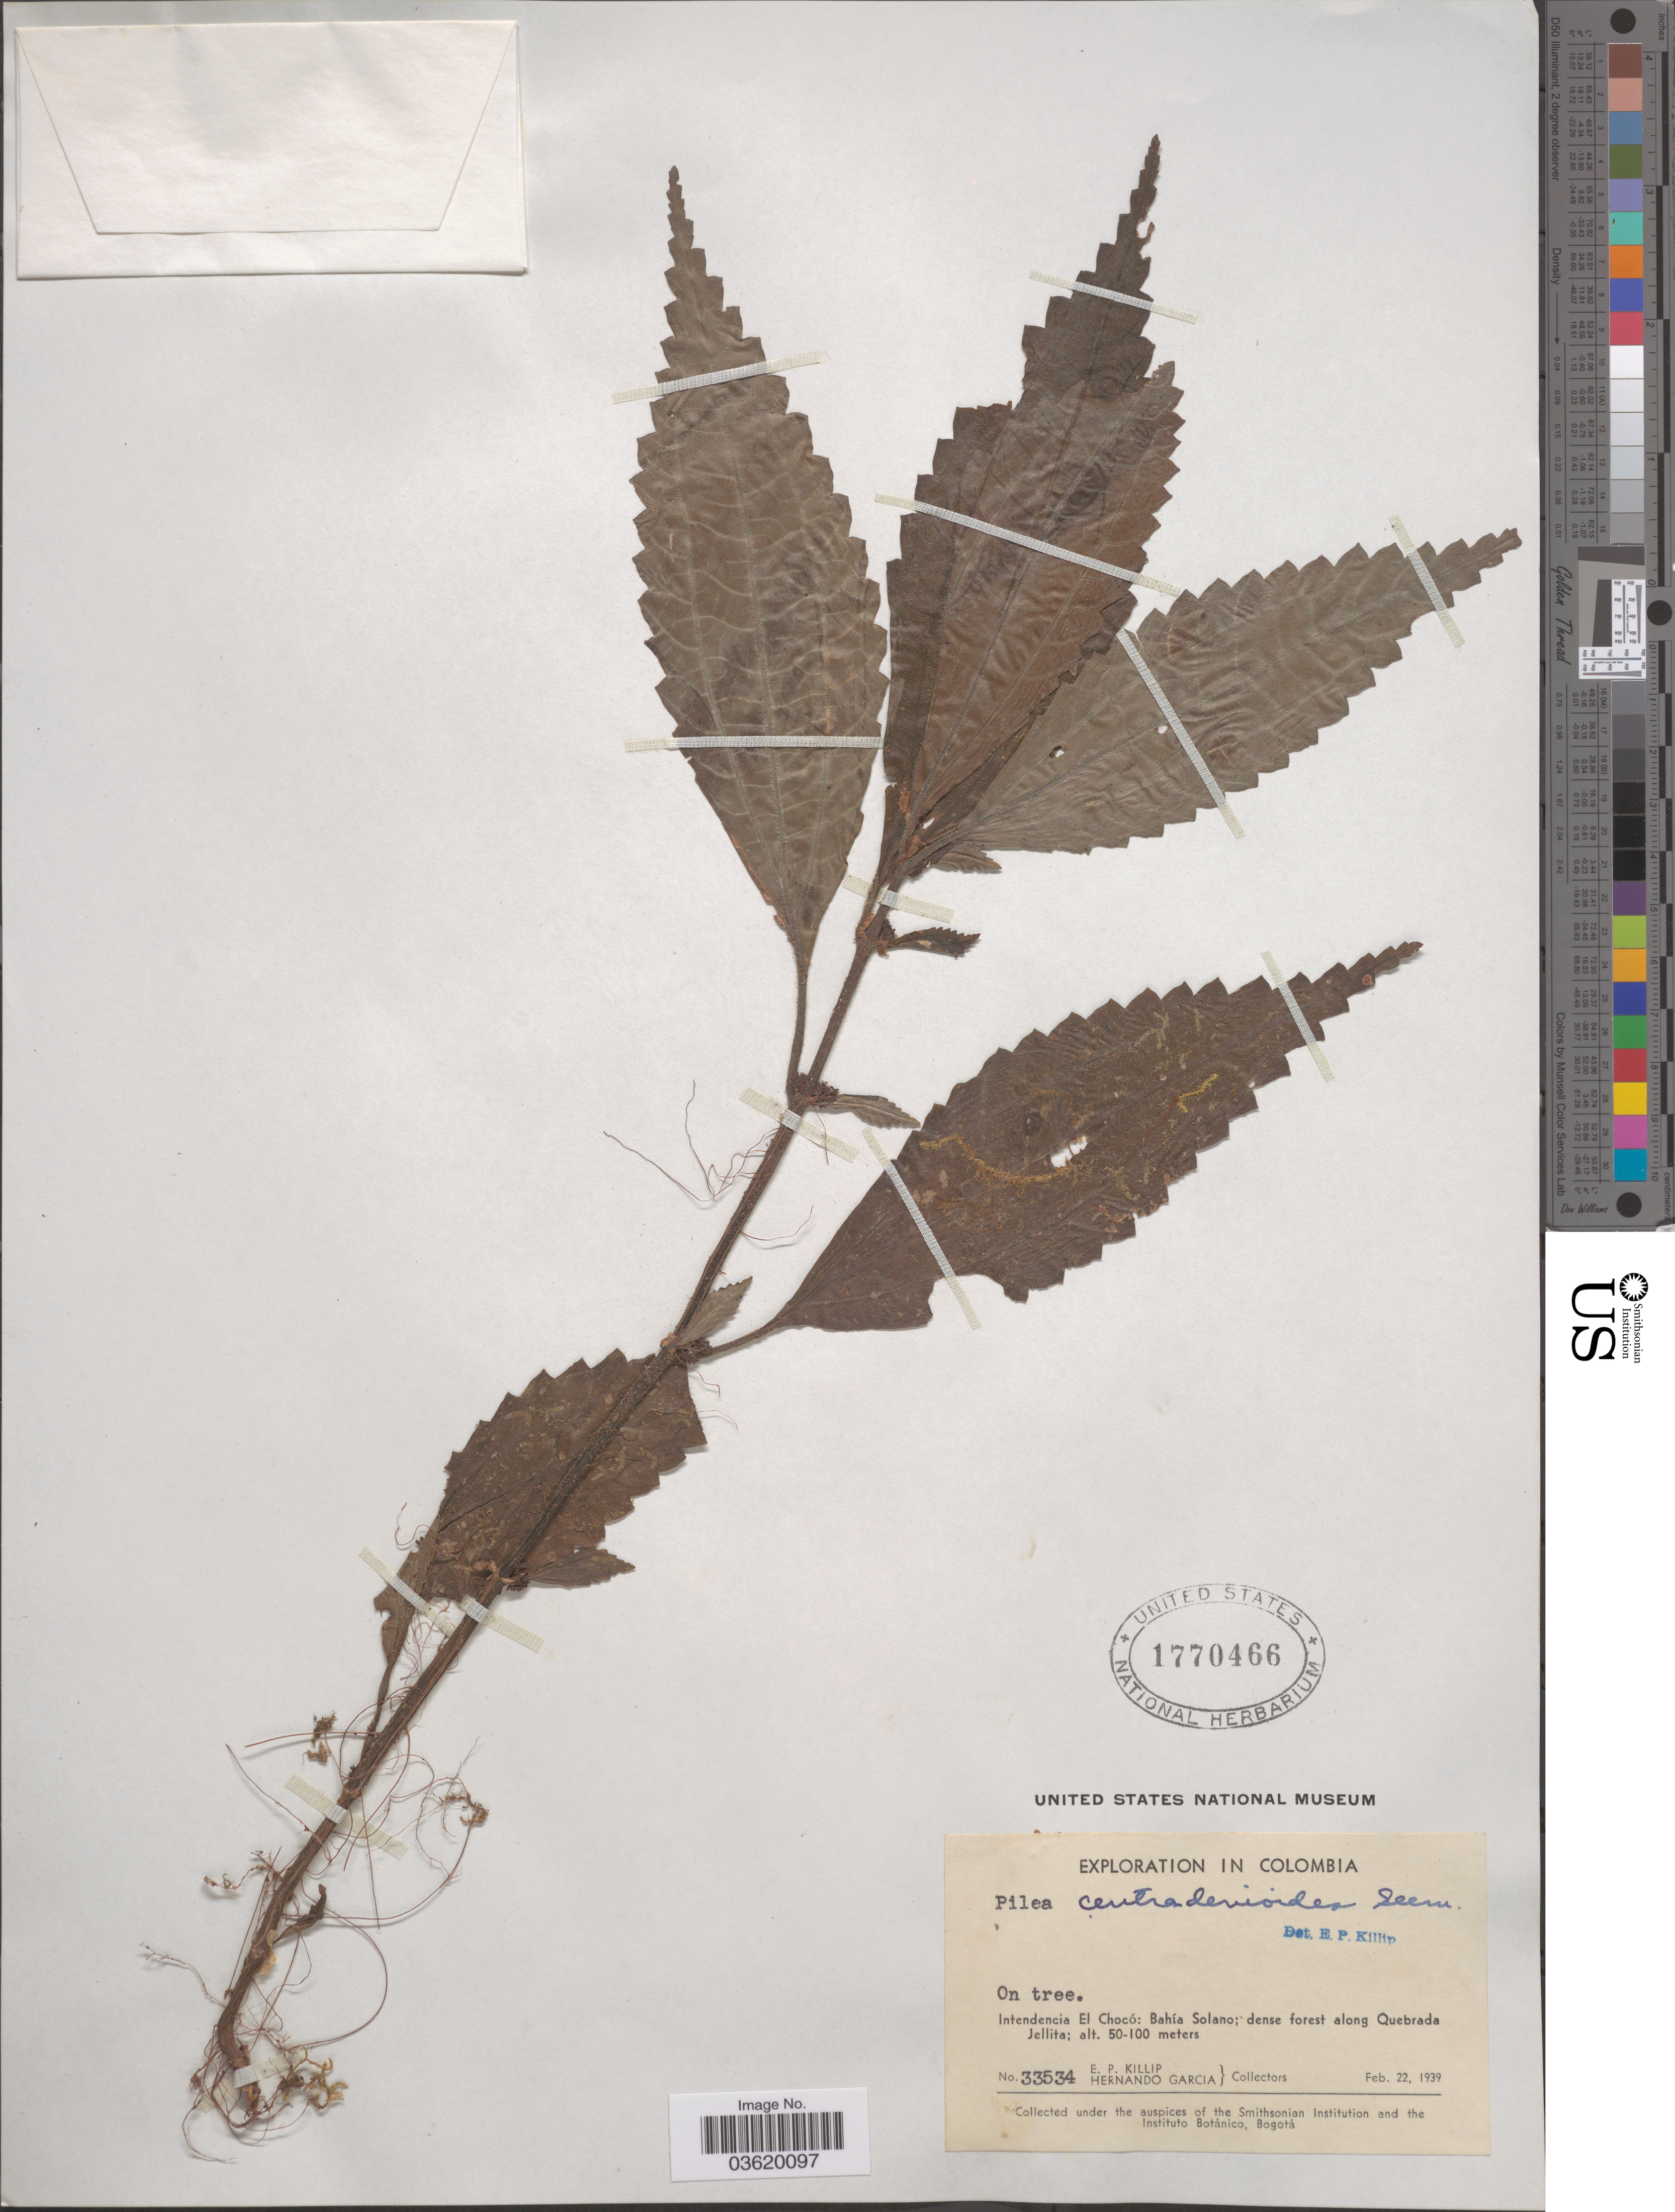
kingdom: Plantae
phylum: Tracheophyta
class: Magnoliopsida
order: Rosales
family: Urticaceae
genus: Pilea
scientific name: Pilea centradenioides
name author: Seem.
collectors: E. P. Killip & H. Garcia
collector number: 33534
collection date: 1939-02-22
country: Colombia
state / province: Chocó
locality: Intendencia El Chocó: Bahía Solano; dense forest along Quebrada Jellita.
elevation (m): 50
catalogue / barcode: US 1770466